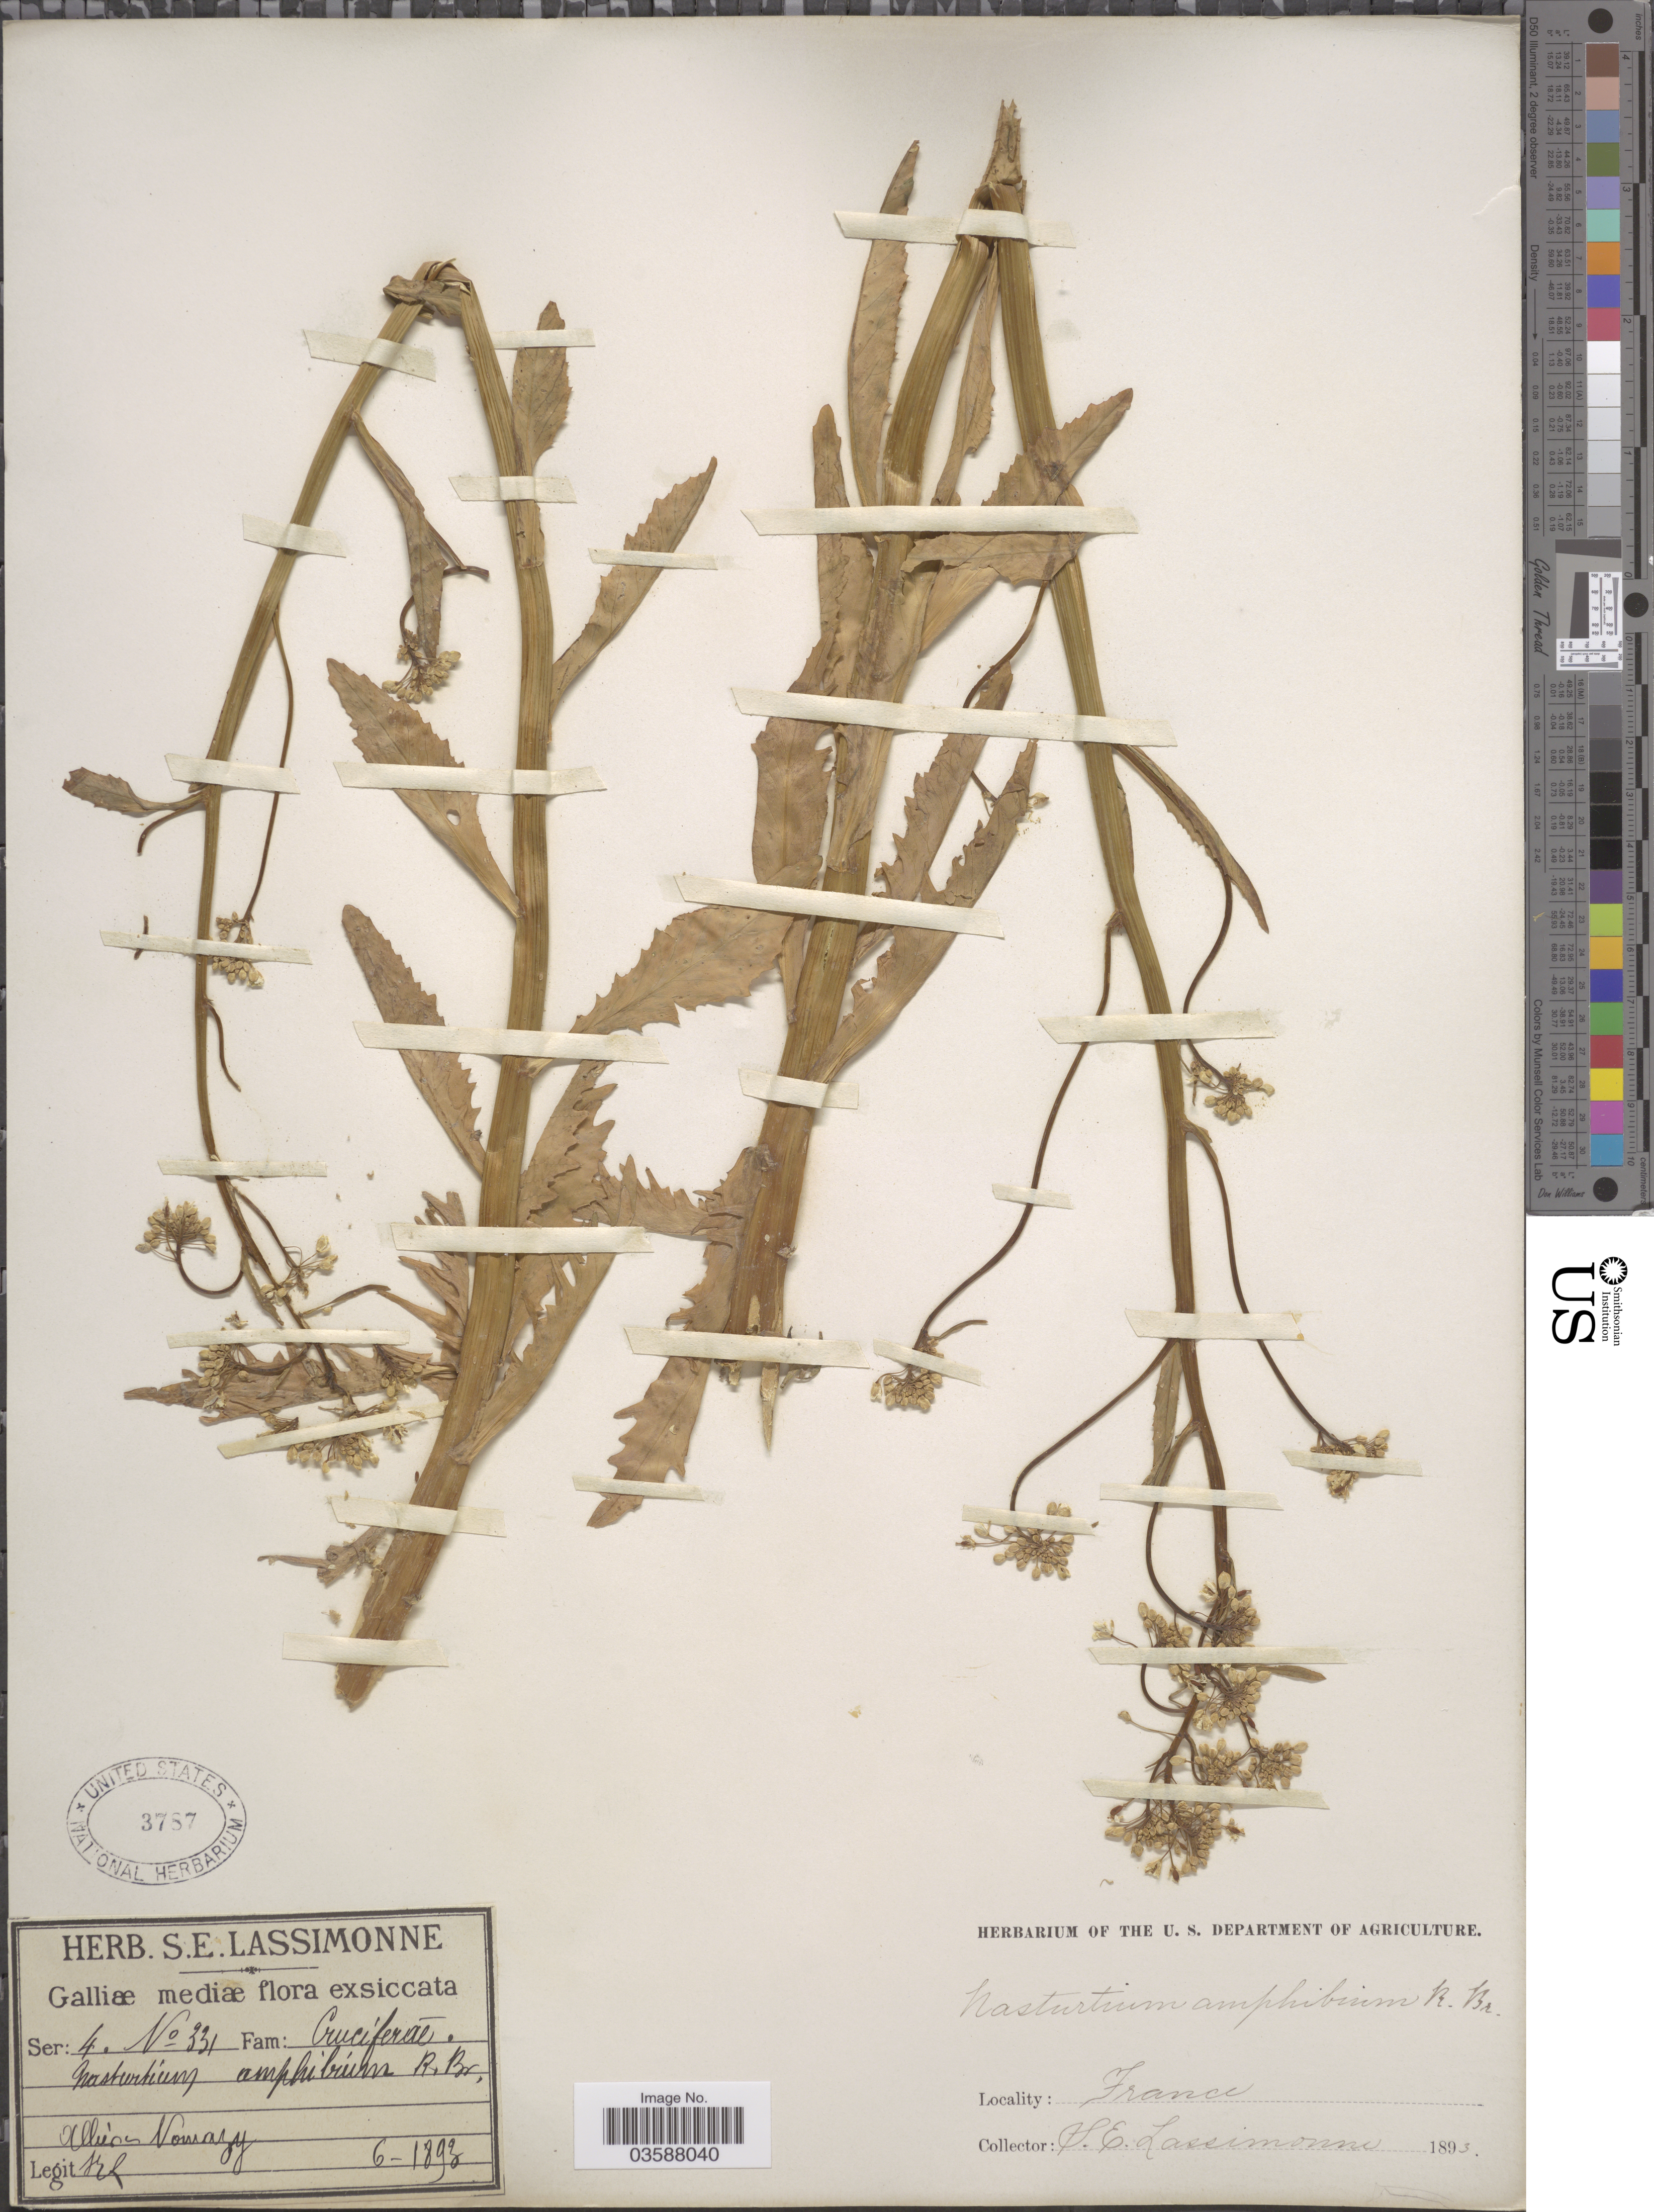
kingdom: Plantae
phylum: Tracheophyta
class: Magnoliopsida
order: Brassicales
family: Brassicaceae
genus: Rorippa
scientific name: Rorippa amphibia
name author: (L.) Besser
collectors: S. Lassimonne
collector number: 331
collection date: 1893-06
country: France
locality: Galliæ mediæ. Allier-Nomazy.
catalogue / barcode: US 3787